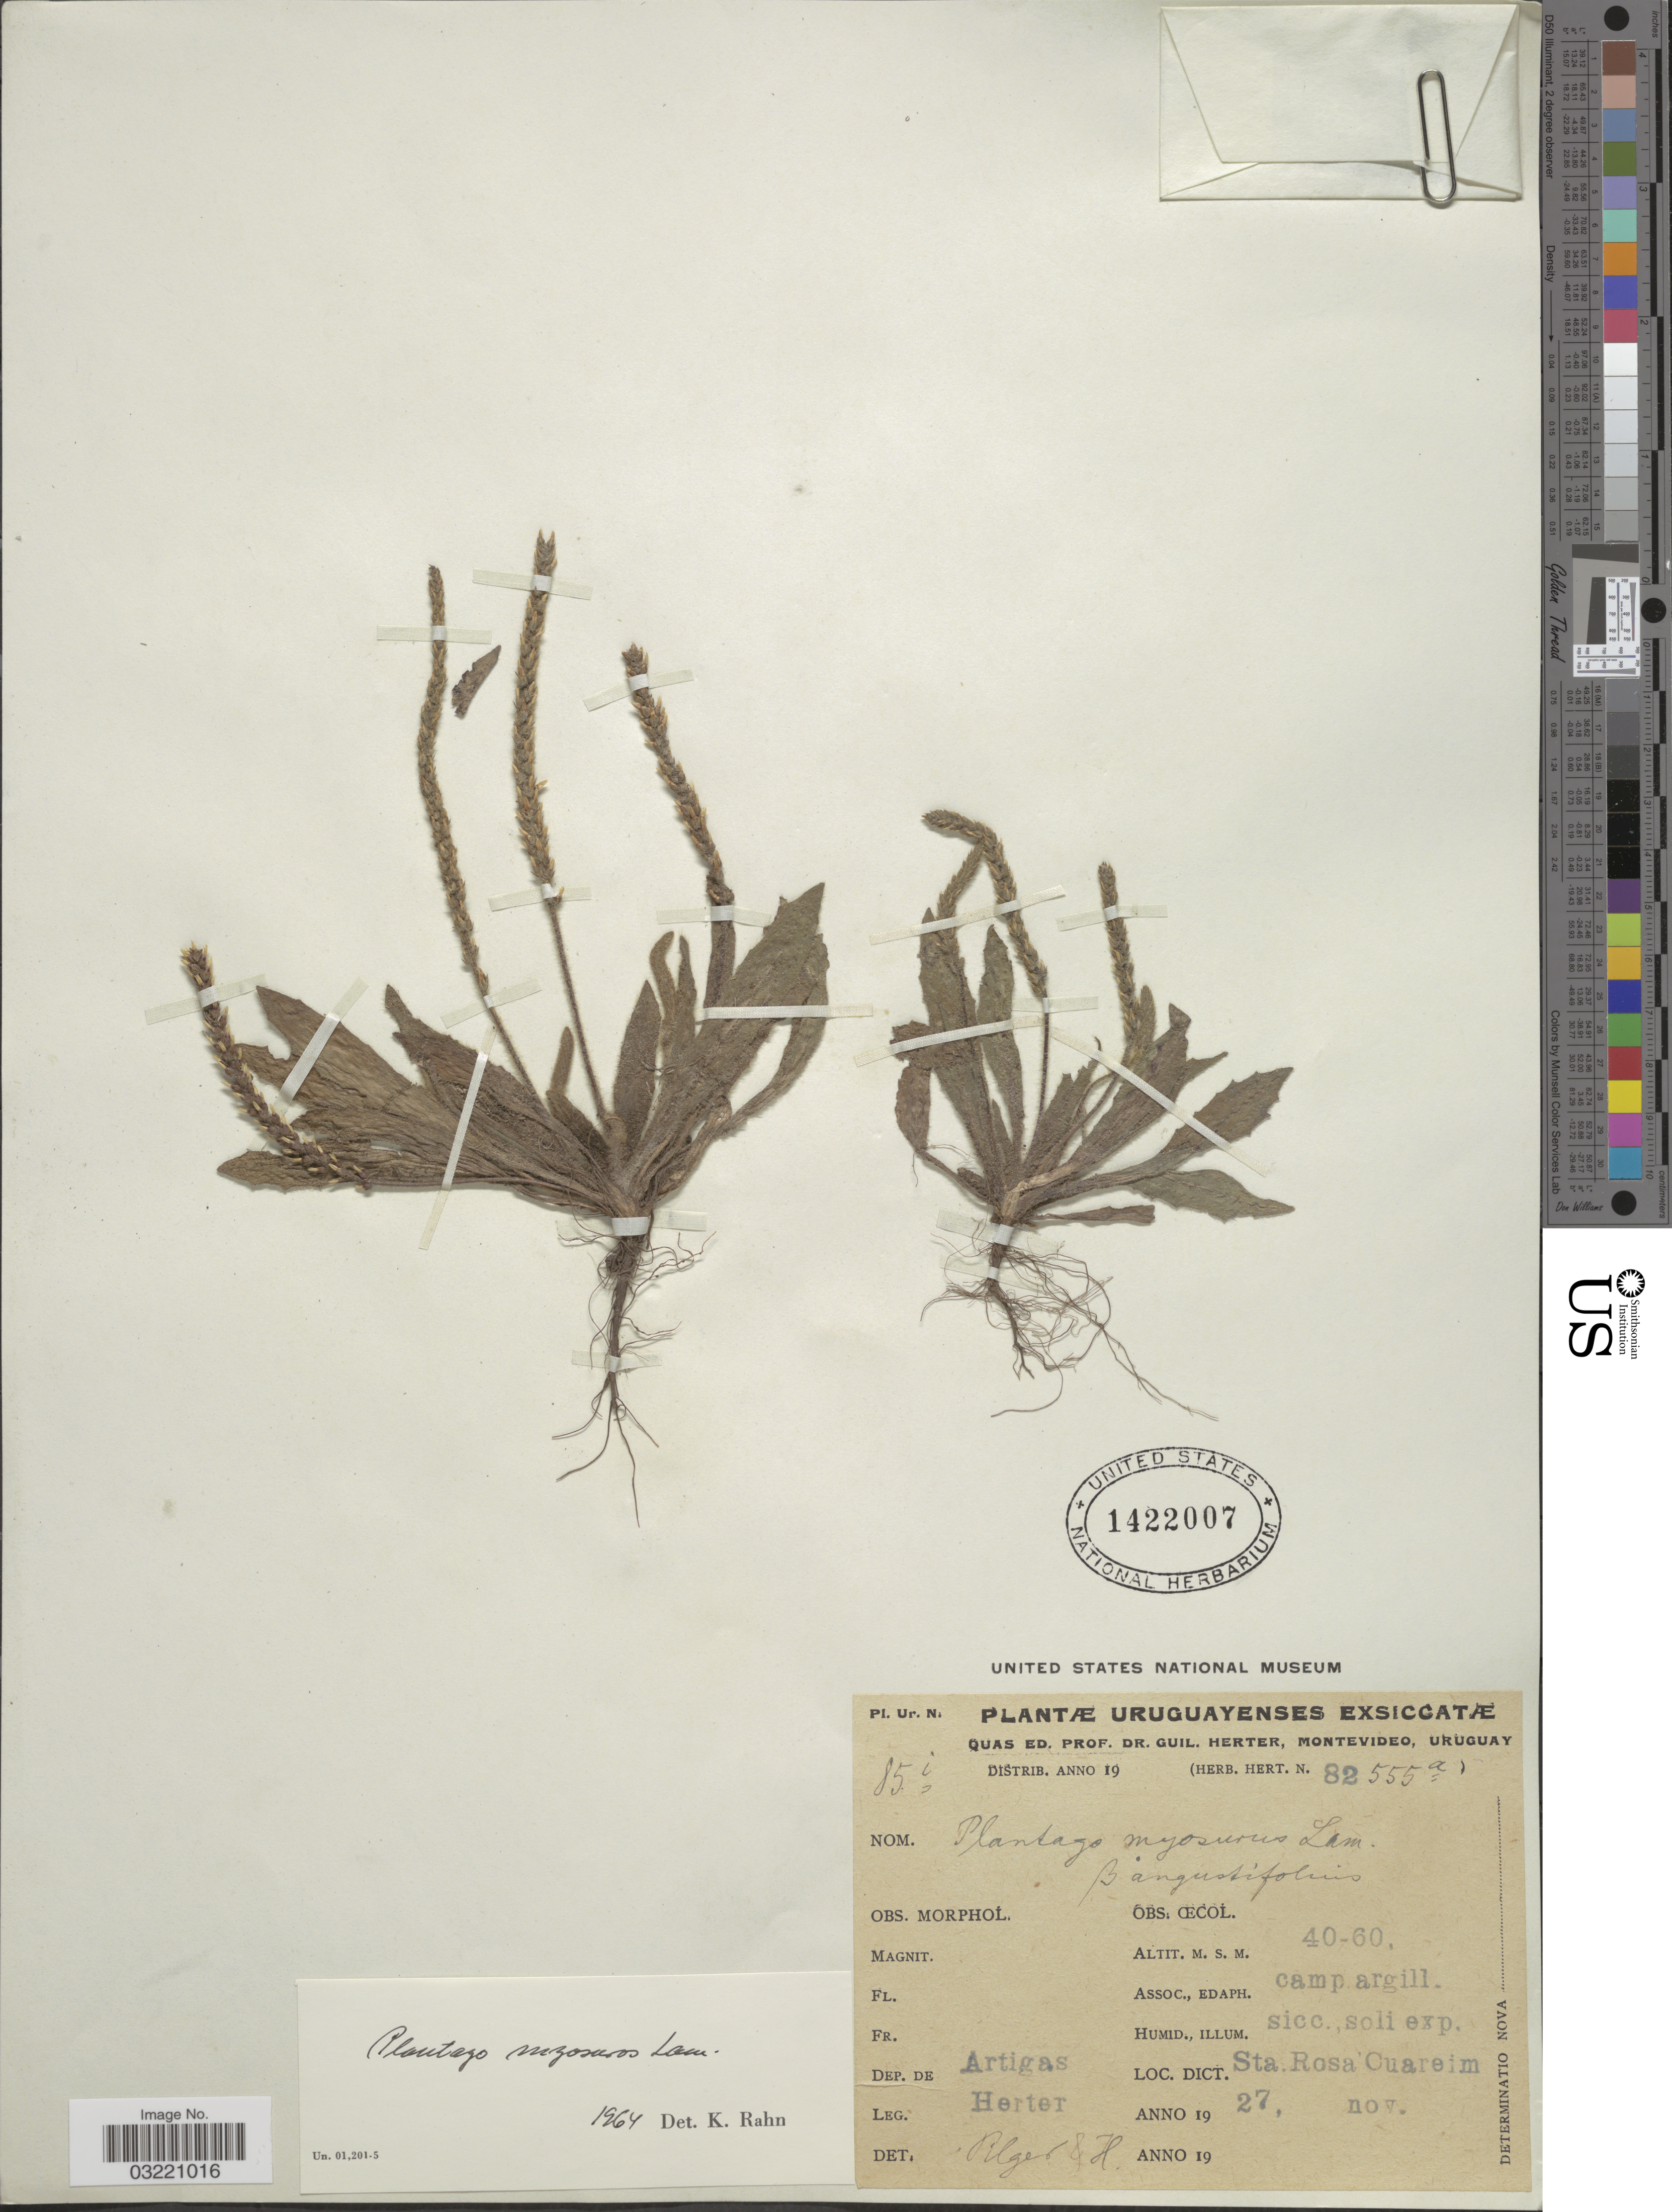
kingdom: Plantae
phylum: Tracheophyta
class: Magnoliopsida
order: Lamiales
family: Plantaginaceae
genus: Plantago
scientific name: Plantago myosuros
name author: Lam.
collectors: G. Herter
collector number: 85i/ 82555a?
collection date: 1927-11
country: Uruguay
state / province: Artigas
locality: Dep. de Artigas. Sta. Rosa Cuareim.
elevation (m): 40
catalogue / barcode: US 1422007